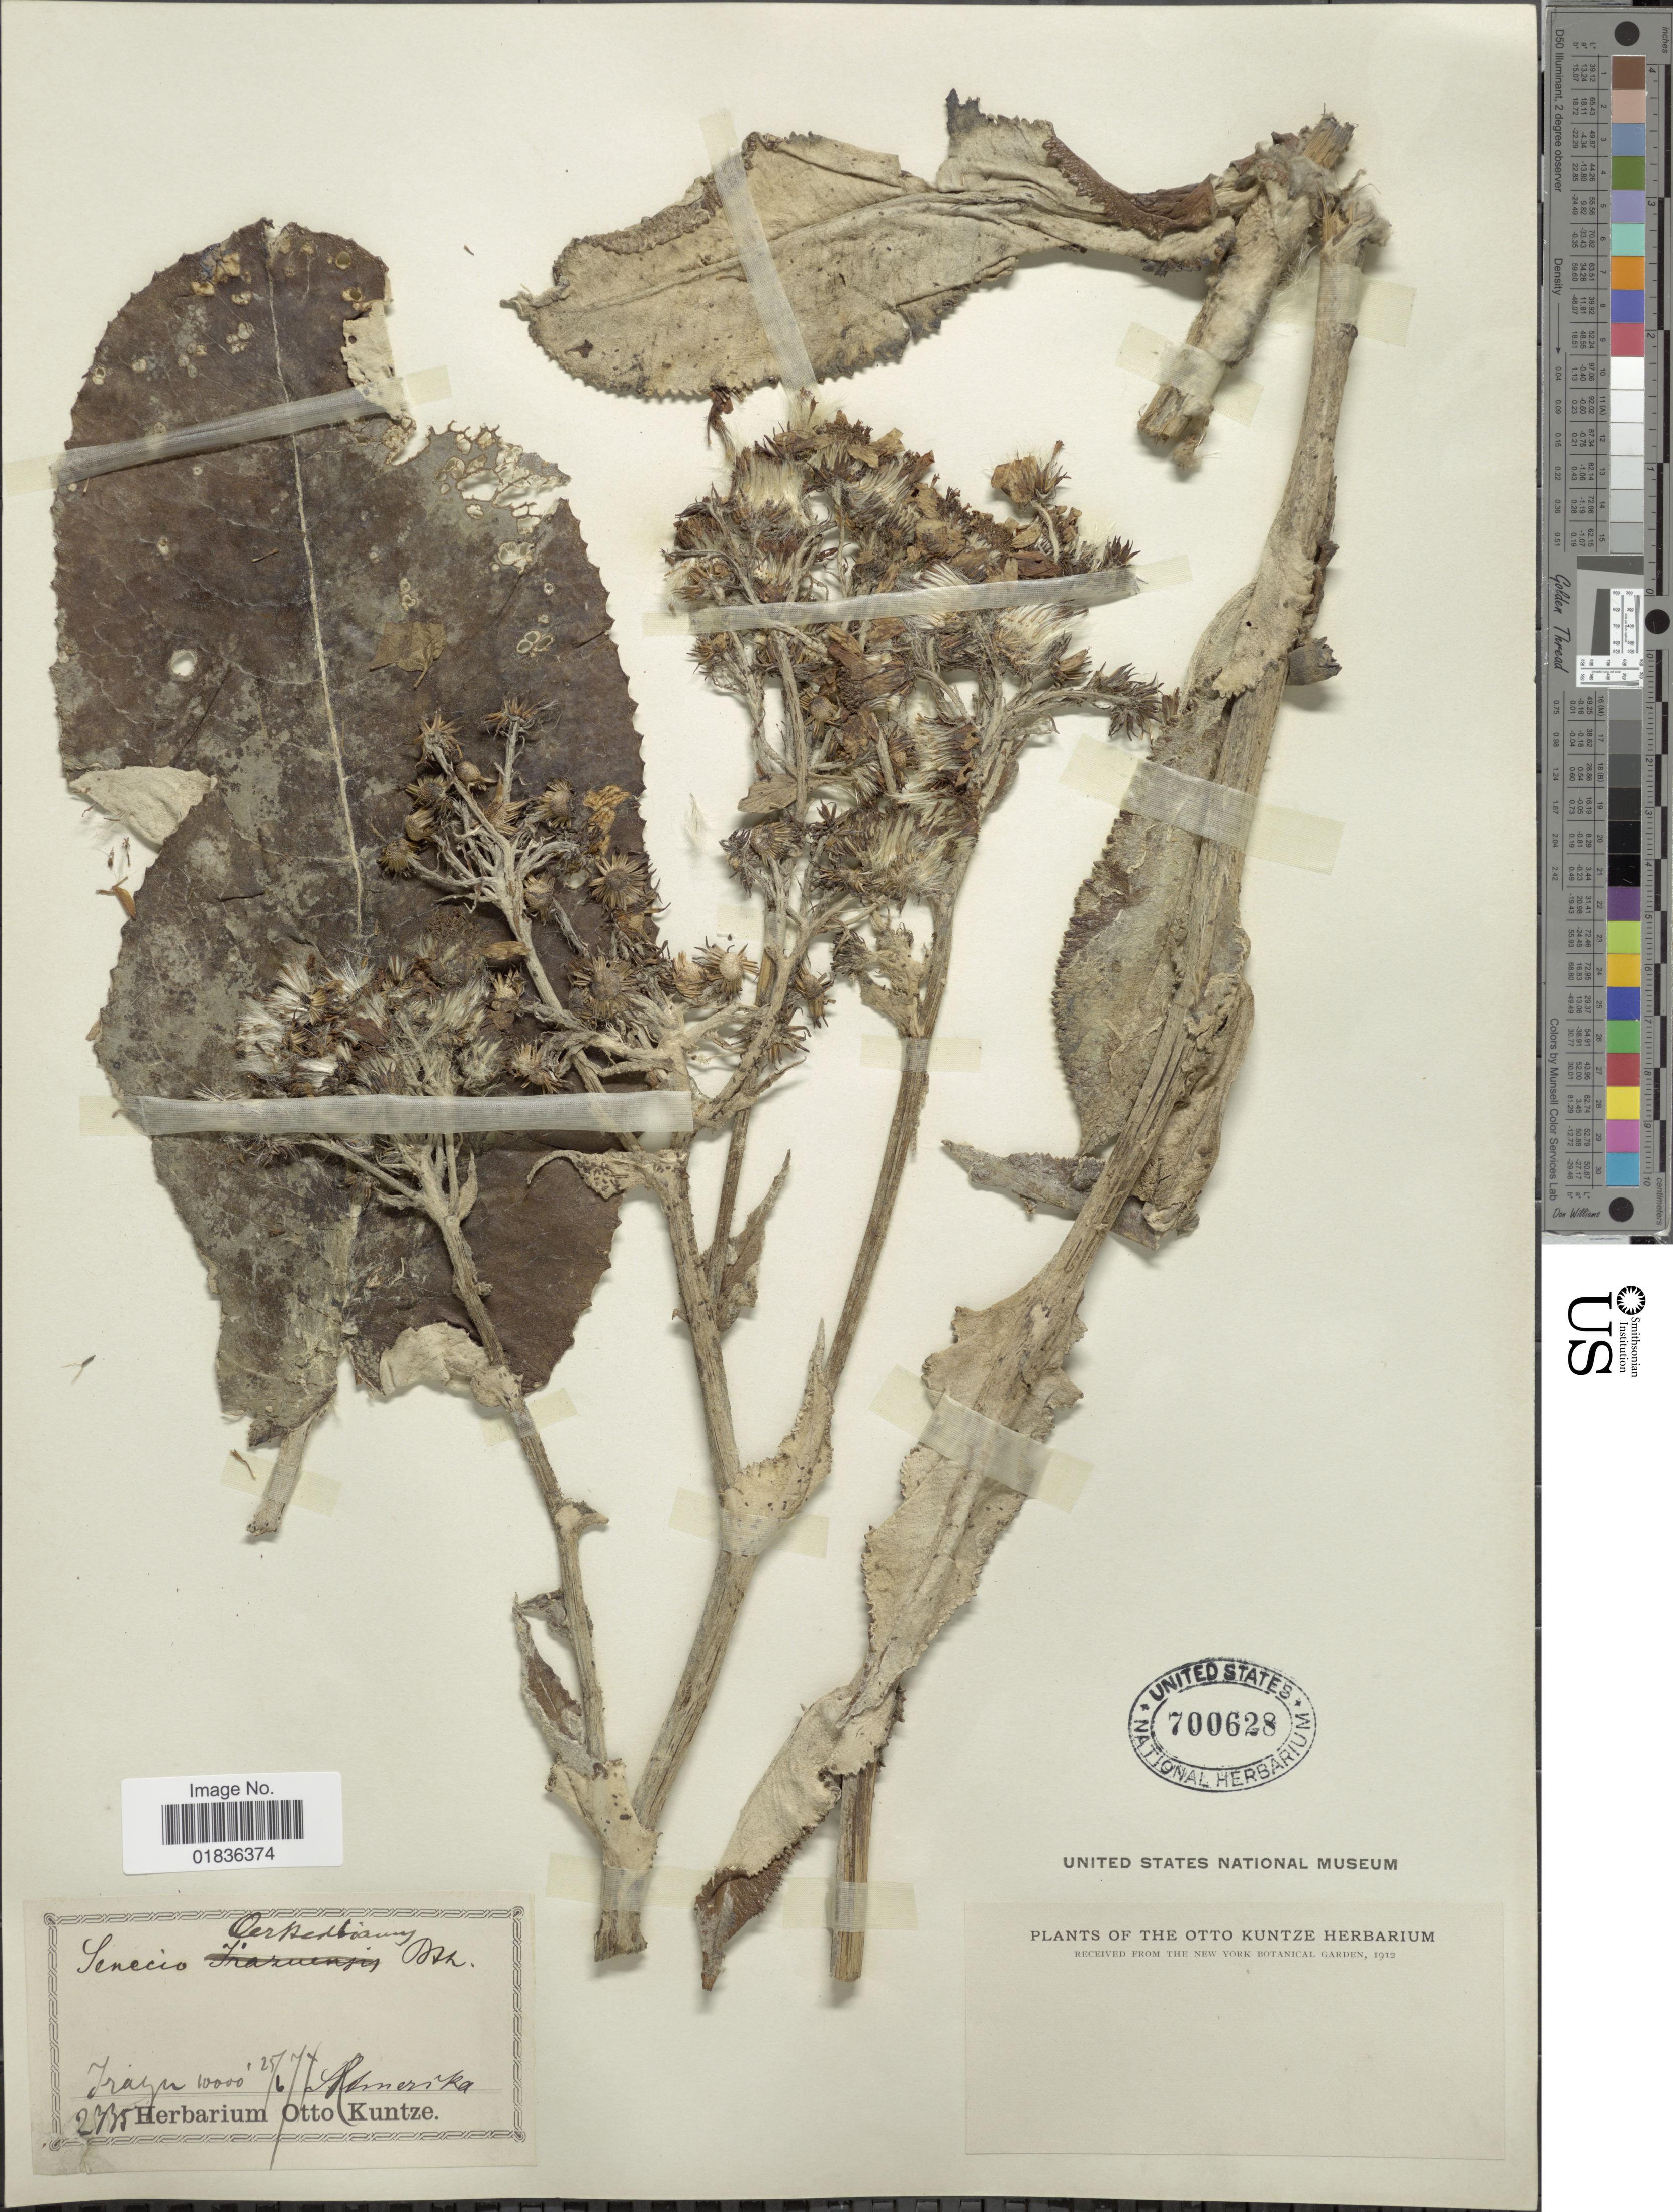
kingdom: Plantae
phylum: Tracheophyta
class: Magnoliopsida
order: Asterales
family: Asteraceae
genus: Senecio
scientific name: Senecio oerstedianus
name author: Benth.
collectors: ex Herb. O. Kuntze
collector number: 2335*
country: Costa Rica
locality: S. America, Irazu.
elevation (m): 3048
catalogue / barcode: US 700628